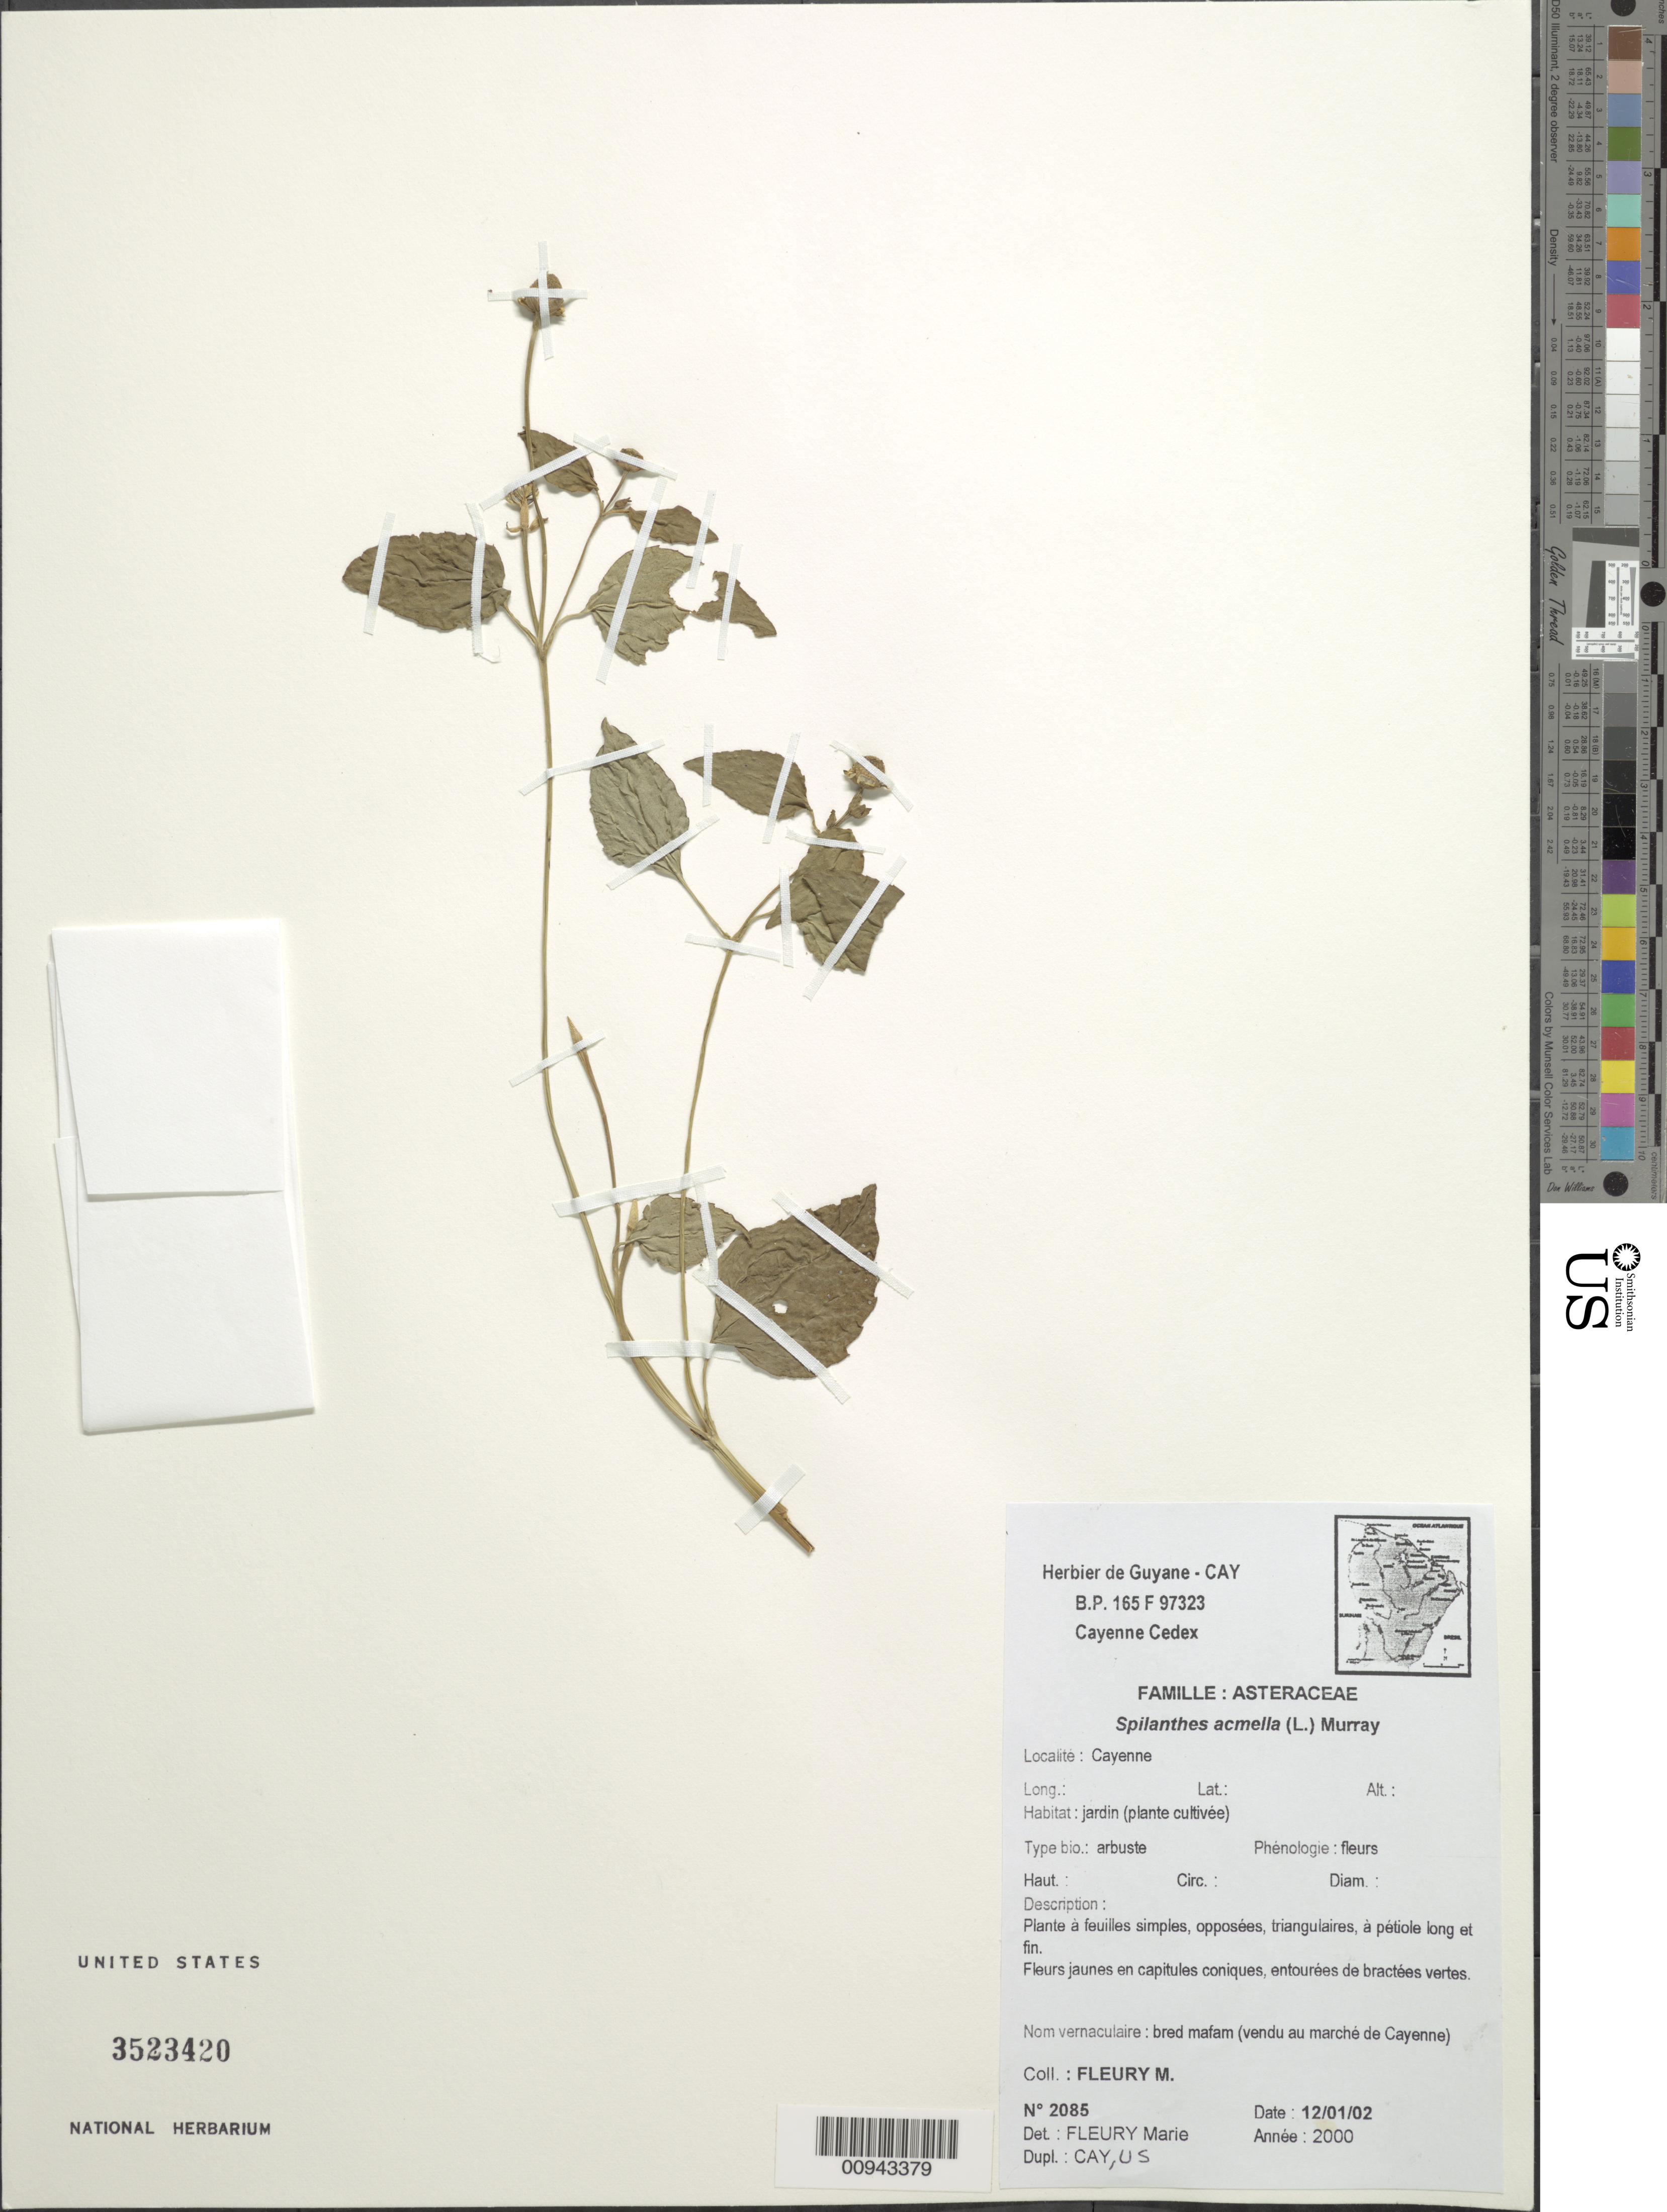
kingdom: Plantae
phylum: Tracheophyta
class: Magnoliopsida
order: Asterales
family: Asteraceae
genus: Spilanthes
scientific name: Spilanthes acmella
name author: L.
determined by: Fleury, M.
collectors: M. Fleury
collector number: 2085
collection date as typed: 12-Jan-02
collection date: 2002-01-12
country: French Guiana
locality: Cayenne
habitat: Jardin (plante cultivee)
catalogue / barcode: US 3523420